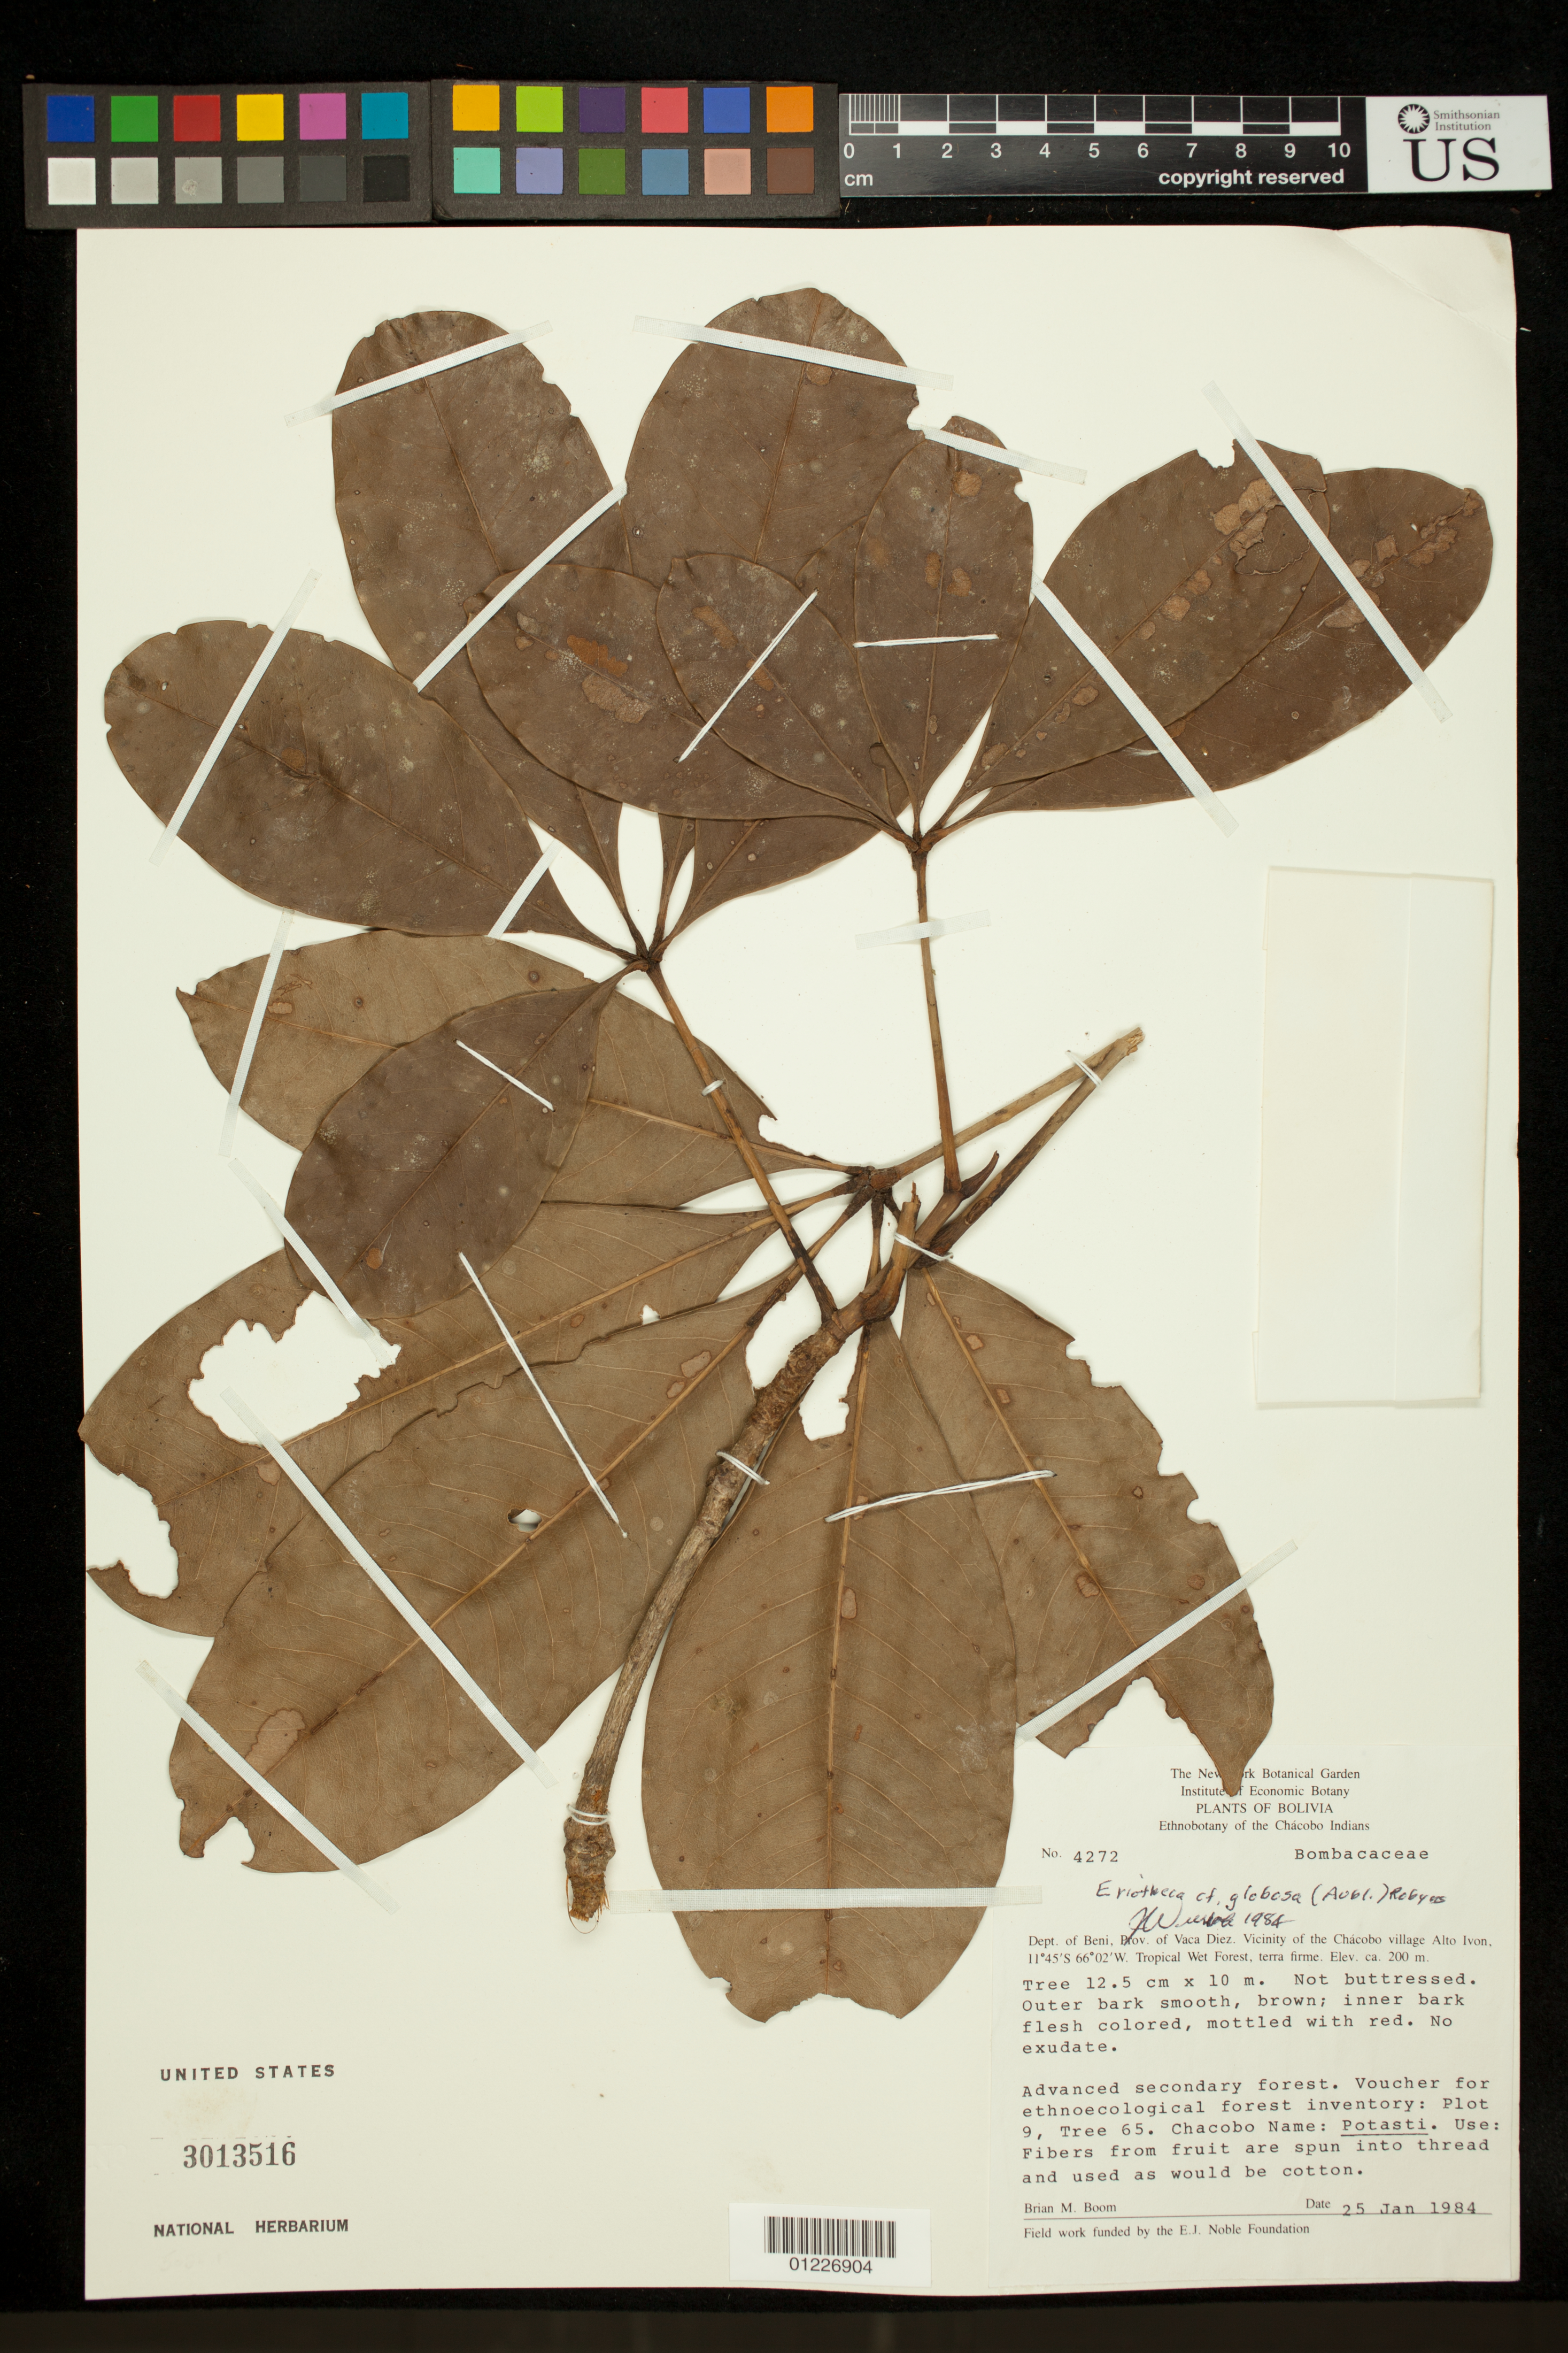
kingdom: Plantae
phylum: Tracheophyta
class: Magnoliopsida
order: Malvales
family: Malvaceae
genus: Pachira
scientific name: Pachira globosa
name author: (Aubl.) V.N. Yoshik. & M.C. Duarte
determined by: Dorr, Laurence J., Curator (BOT), Smithsonian Institution - National Museum of Natural History (UNITED STATES)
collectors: B. M. Boom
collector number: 4272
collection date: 1984-01-25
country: Bolivia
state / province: Beni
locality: Prov. of Vaca Diez. Vicinity of Chacobo village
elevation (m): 200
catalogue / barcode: US 3013516